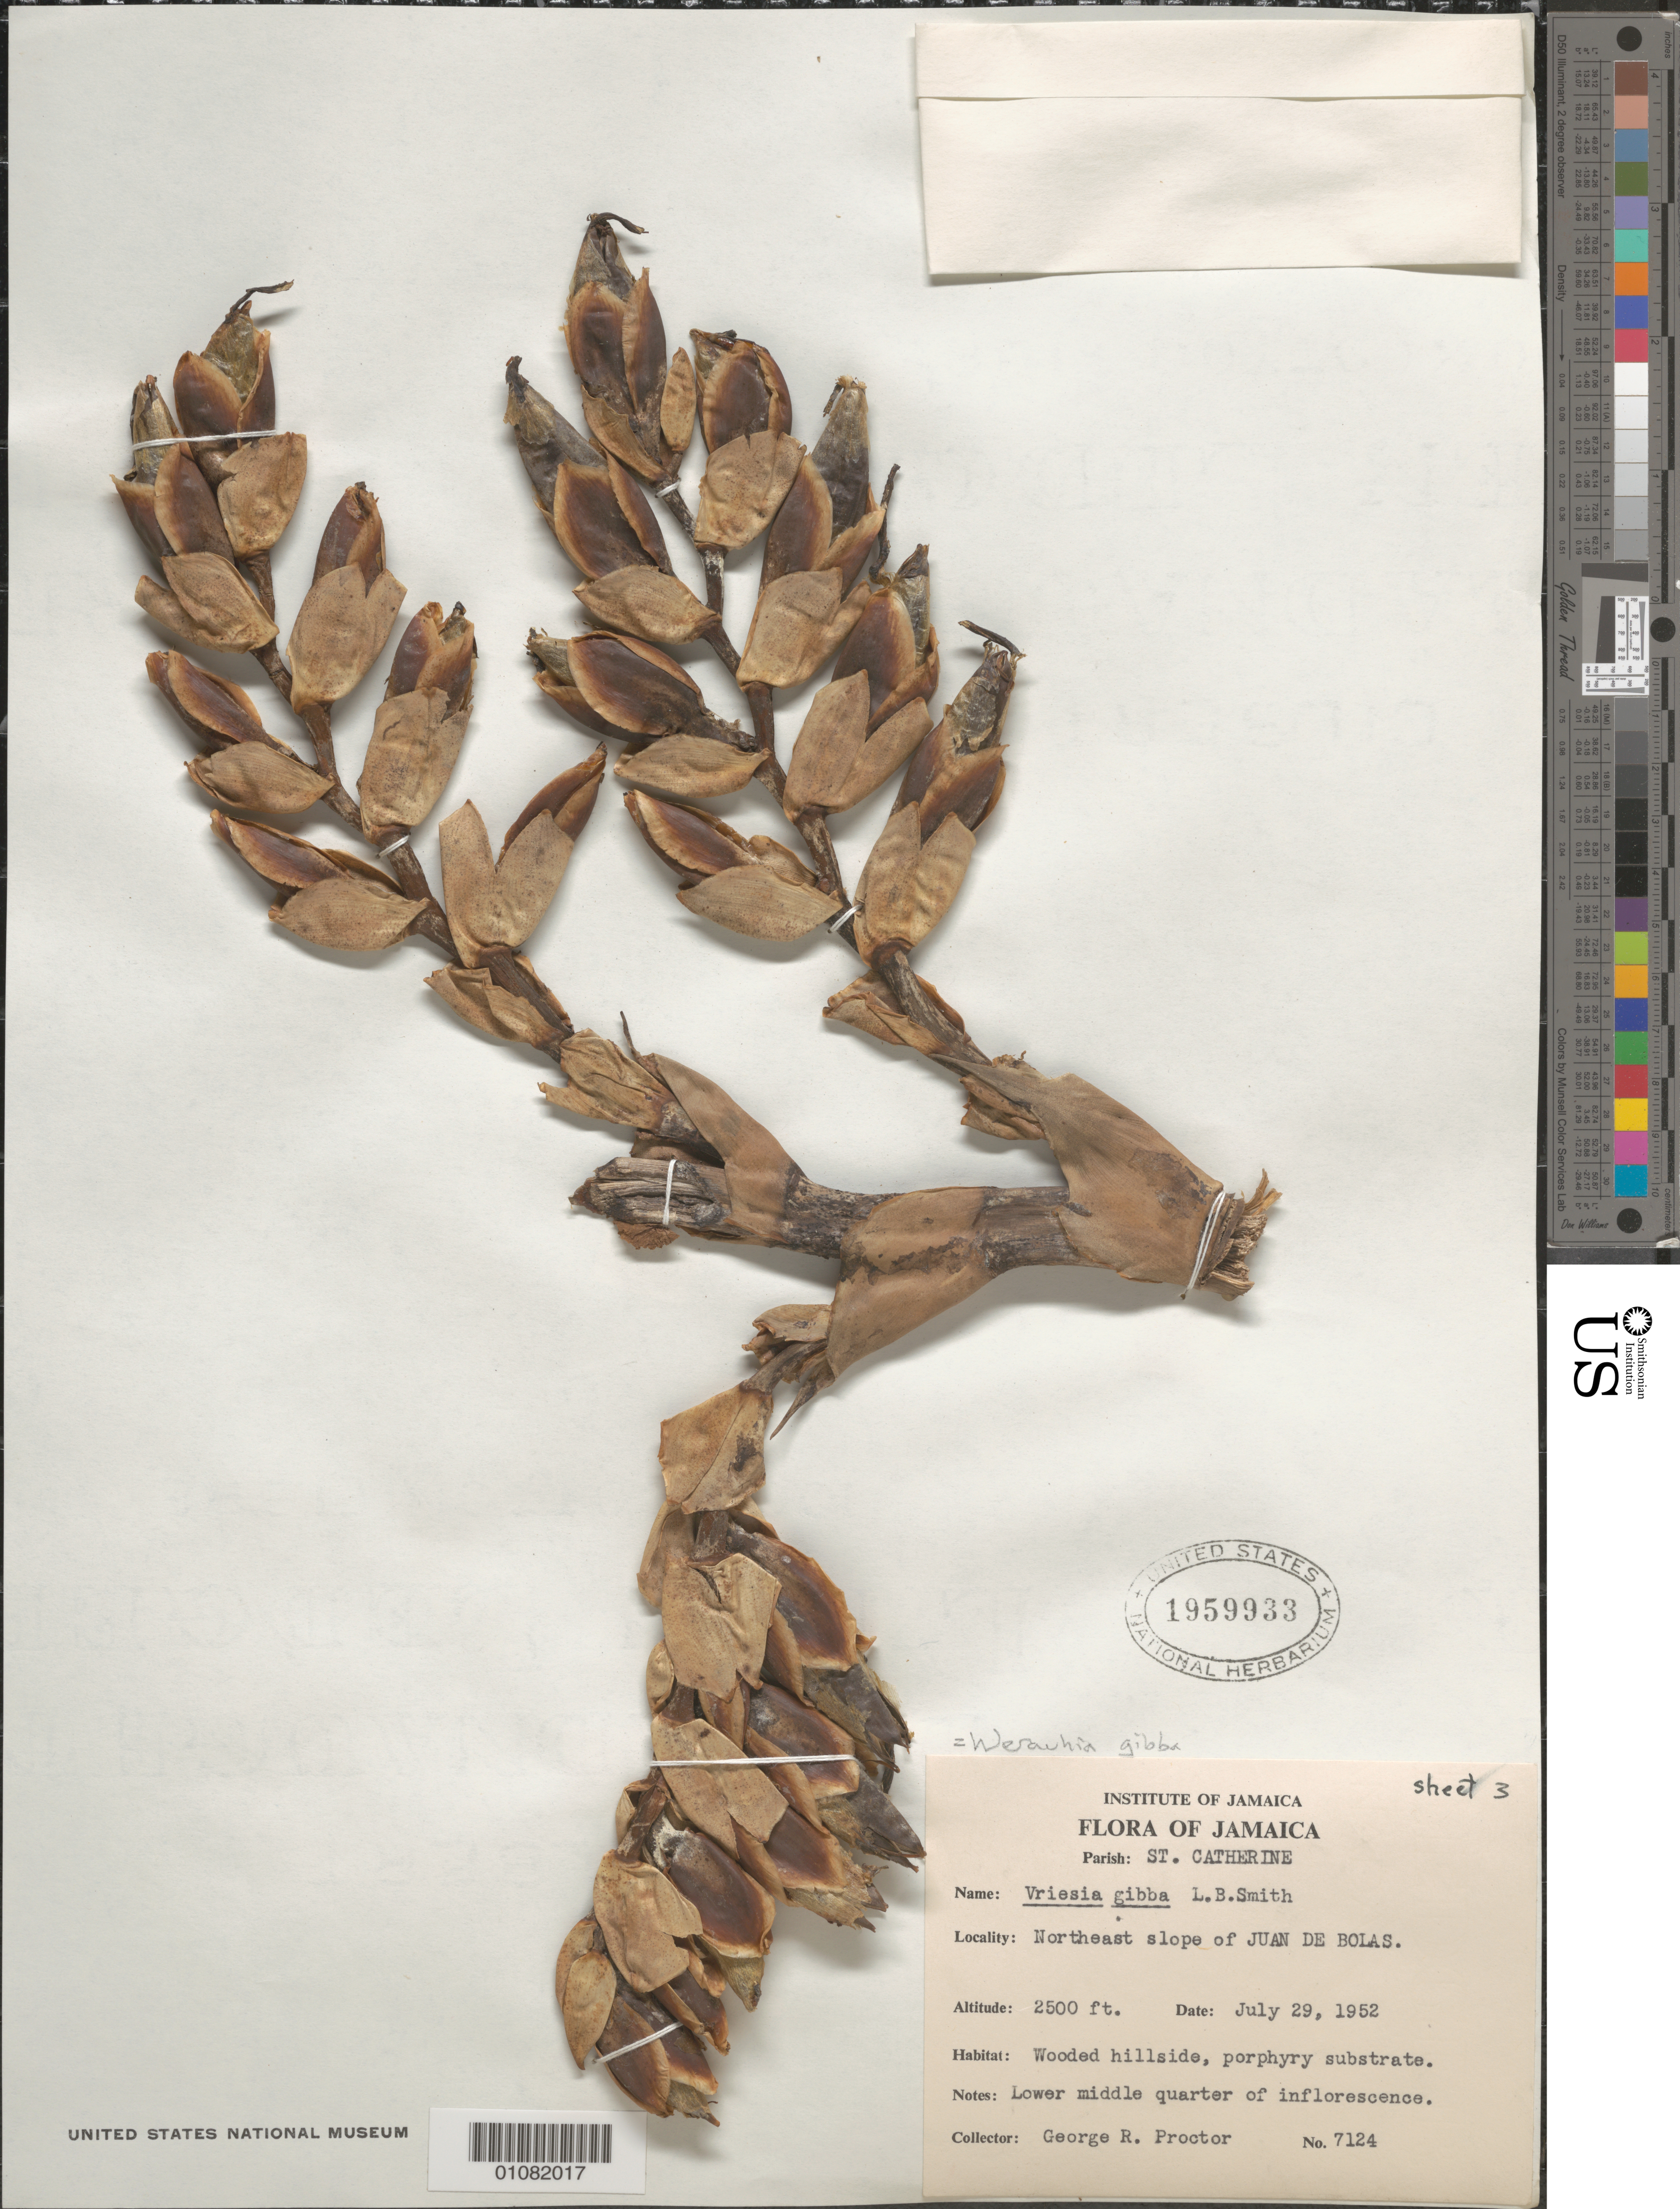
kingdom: Plantae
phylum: Tracheophyta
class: Liliopsida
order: Poales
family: Bromeliaceae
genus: Vriesea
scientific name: Vriesea gibba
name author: L.B. Sm.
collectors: G. R. Proctor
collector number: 7124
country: Jamaica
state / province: Saint Catherine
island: Jamaica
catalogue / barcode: US 1959933